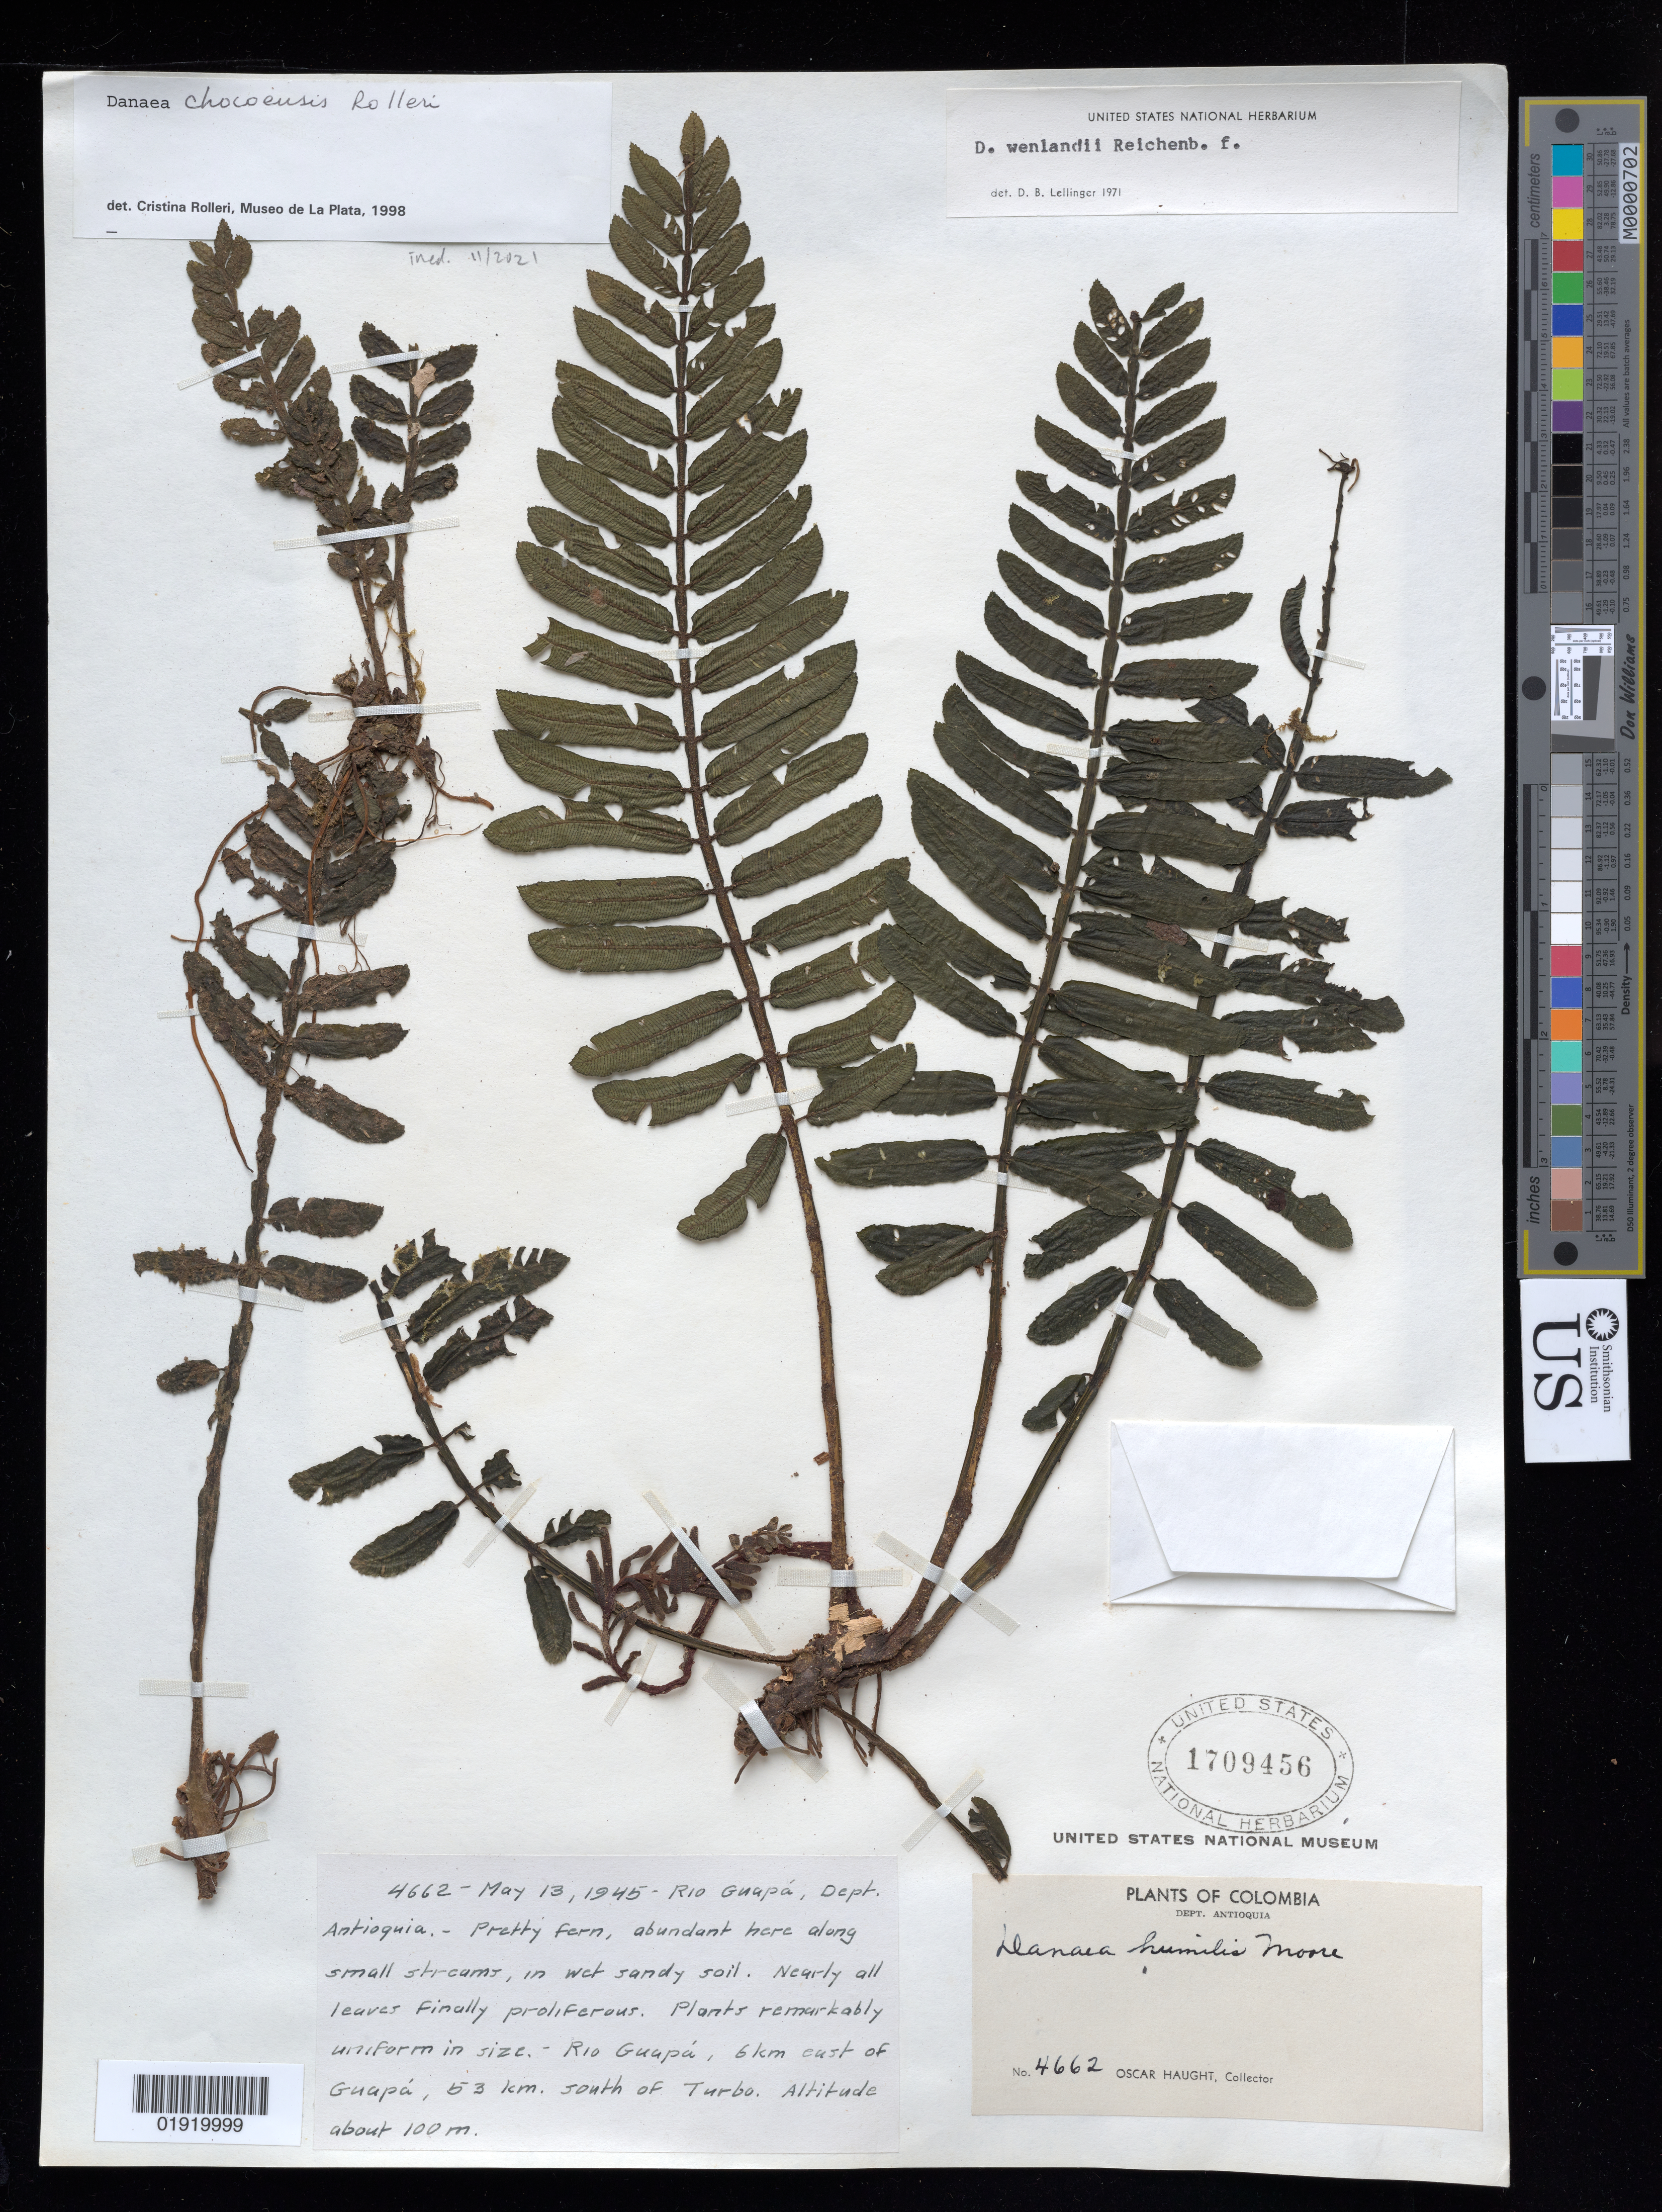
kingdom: Plantae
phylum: Tracheophyta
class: Polypodiopsida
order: Marattiales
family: Marattiaceae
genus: Danaea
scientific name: Danaea wendlandii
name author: Rchb. f.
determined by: Lellinger, David B., (BOT), Smithsonian Institution - National Museum of Natural History (UNITED STATES)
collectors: O. L. Haught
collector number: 4662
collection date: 1945-05-13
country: Colombia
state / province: Antioquia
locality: Rio Guapa, Dept. Antioquia. Rio Guapa, 6 km east of Guapa, 53 km south of Turbo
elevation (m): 100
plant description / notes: Annotated by C. Rolleri (1998) as Danaea chocoensis Rolleri, apparently an ined. name never published. A duplicate of this collection at NY is determined by Rolleri (2003) as Danaea oblanceolata Stolze.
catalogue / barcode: US 1709456